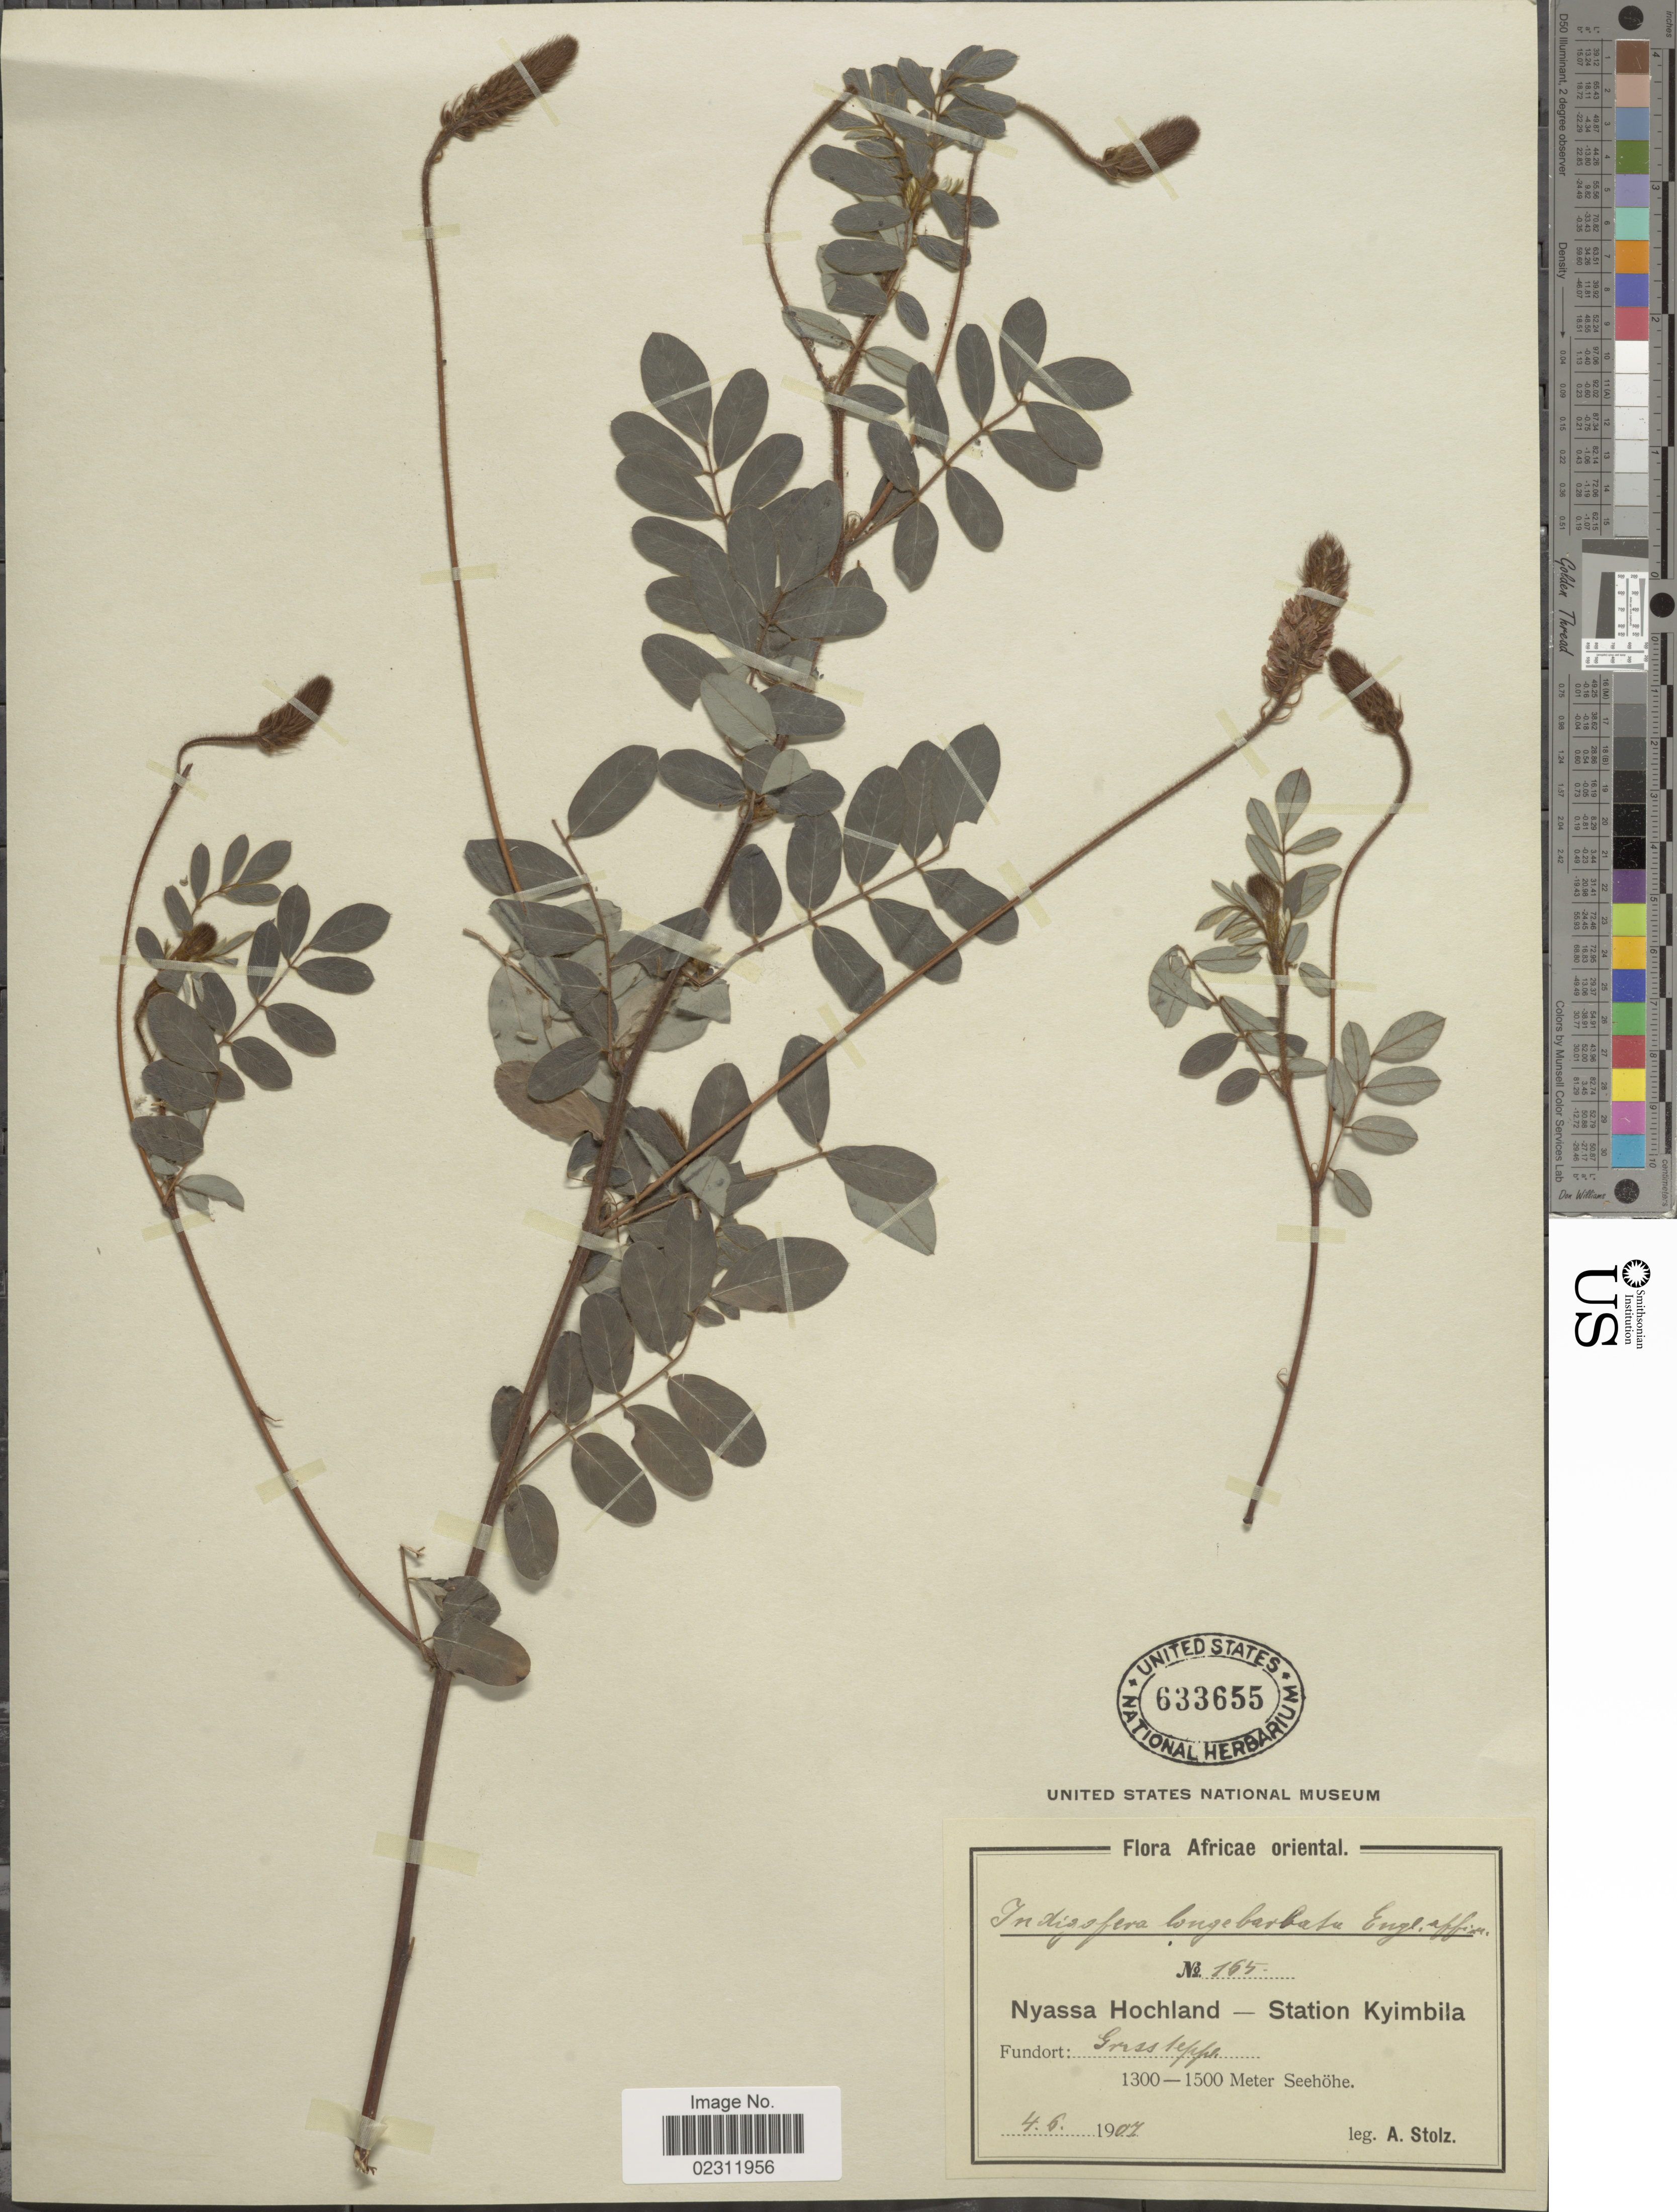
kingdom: Plantae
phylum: Tracheophyta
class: Magnoliopsida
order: Fabales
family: Fabaceae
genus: Indigofera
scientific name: Indigofera longibarbata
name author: Engl.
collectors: A. Stolz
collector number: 165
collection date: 1907-06-04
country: Tanzania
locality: Africae oriental, Nyassa Hochland, Station Kyimbila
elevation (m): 1300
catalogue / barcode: US 633655